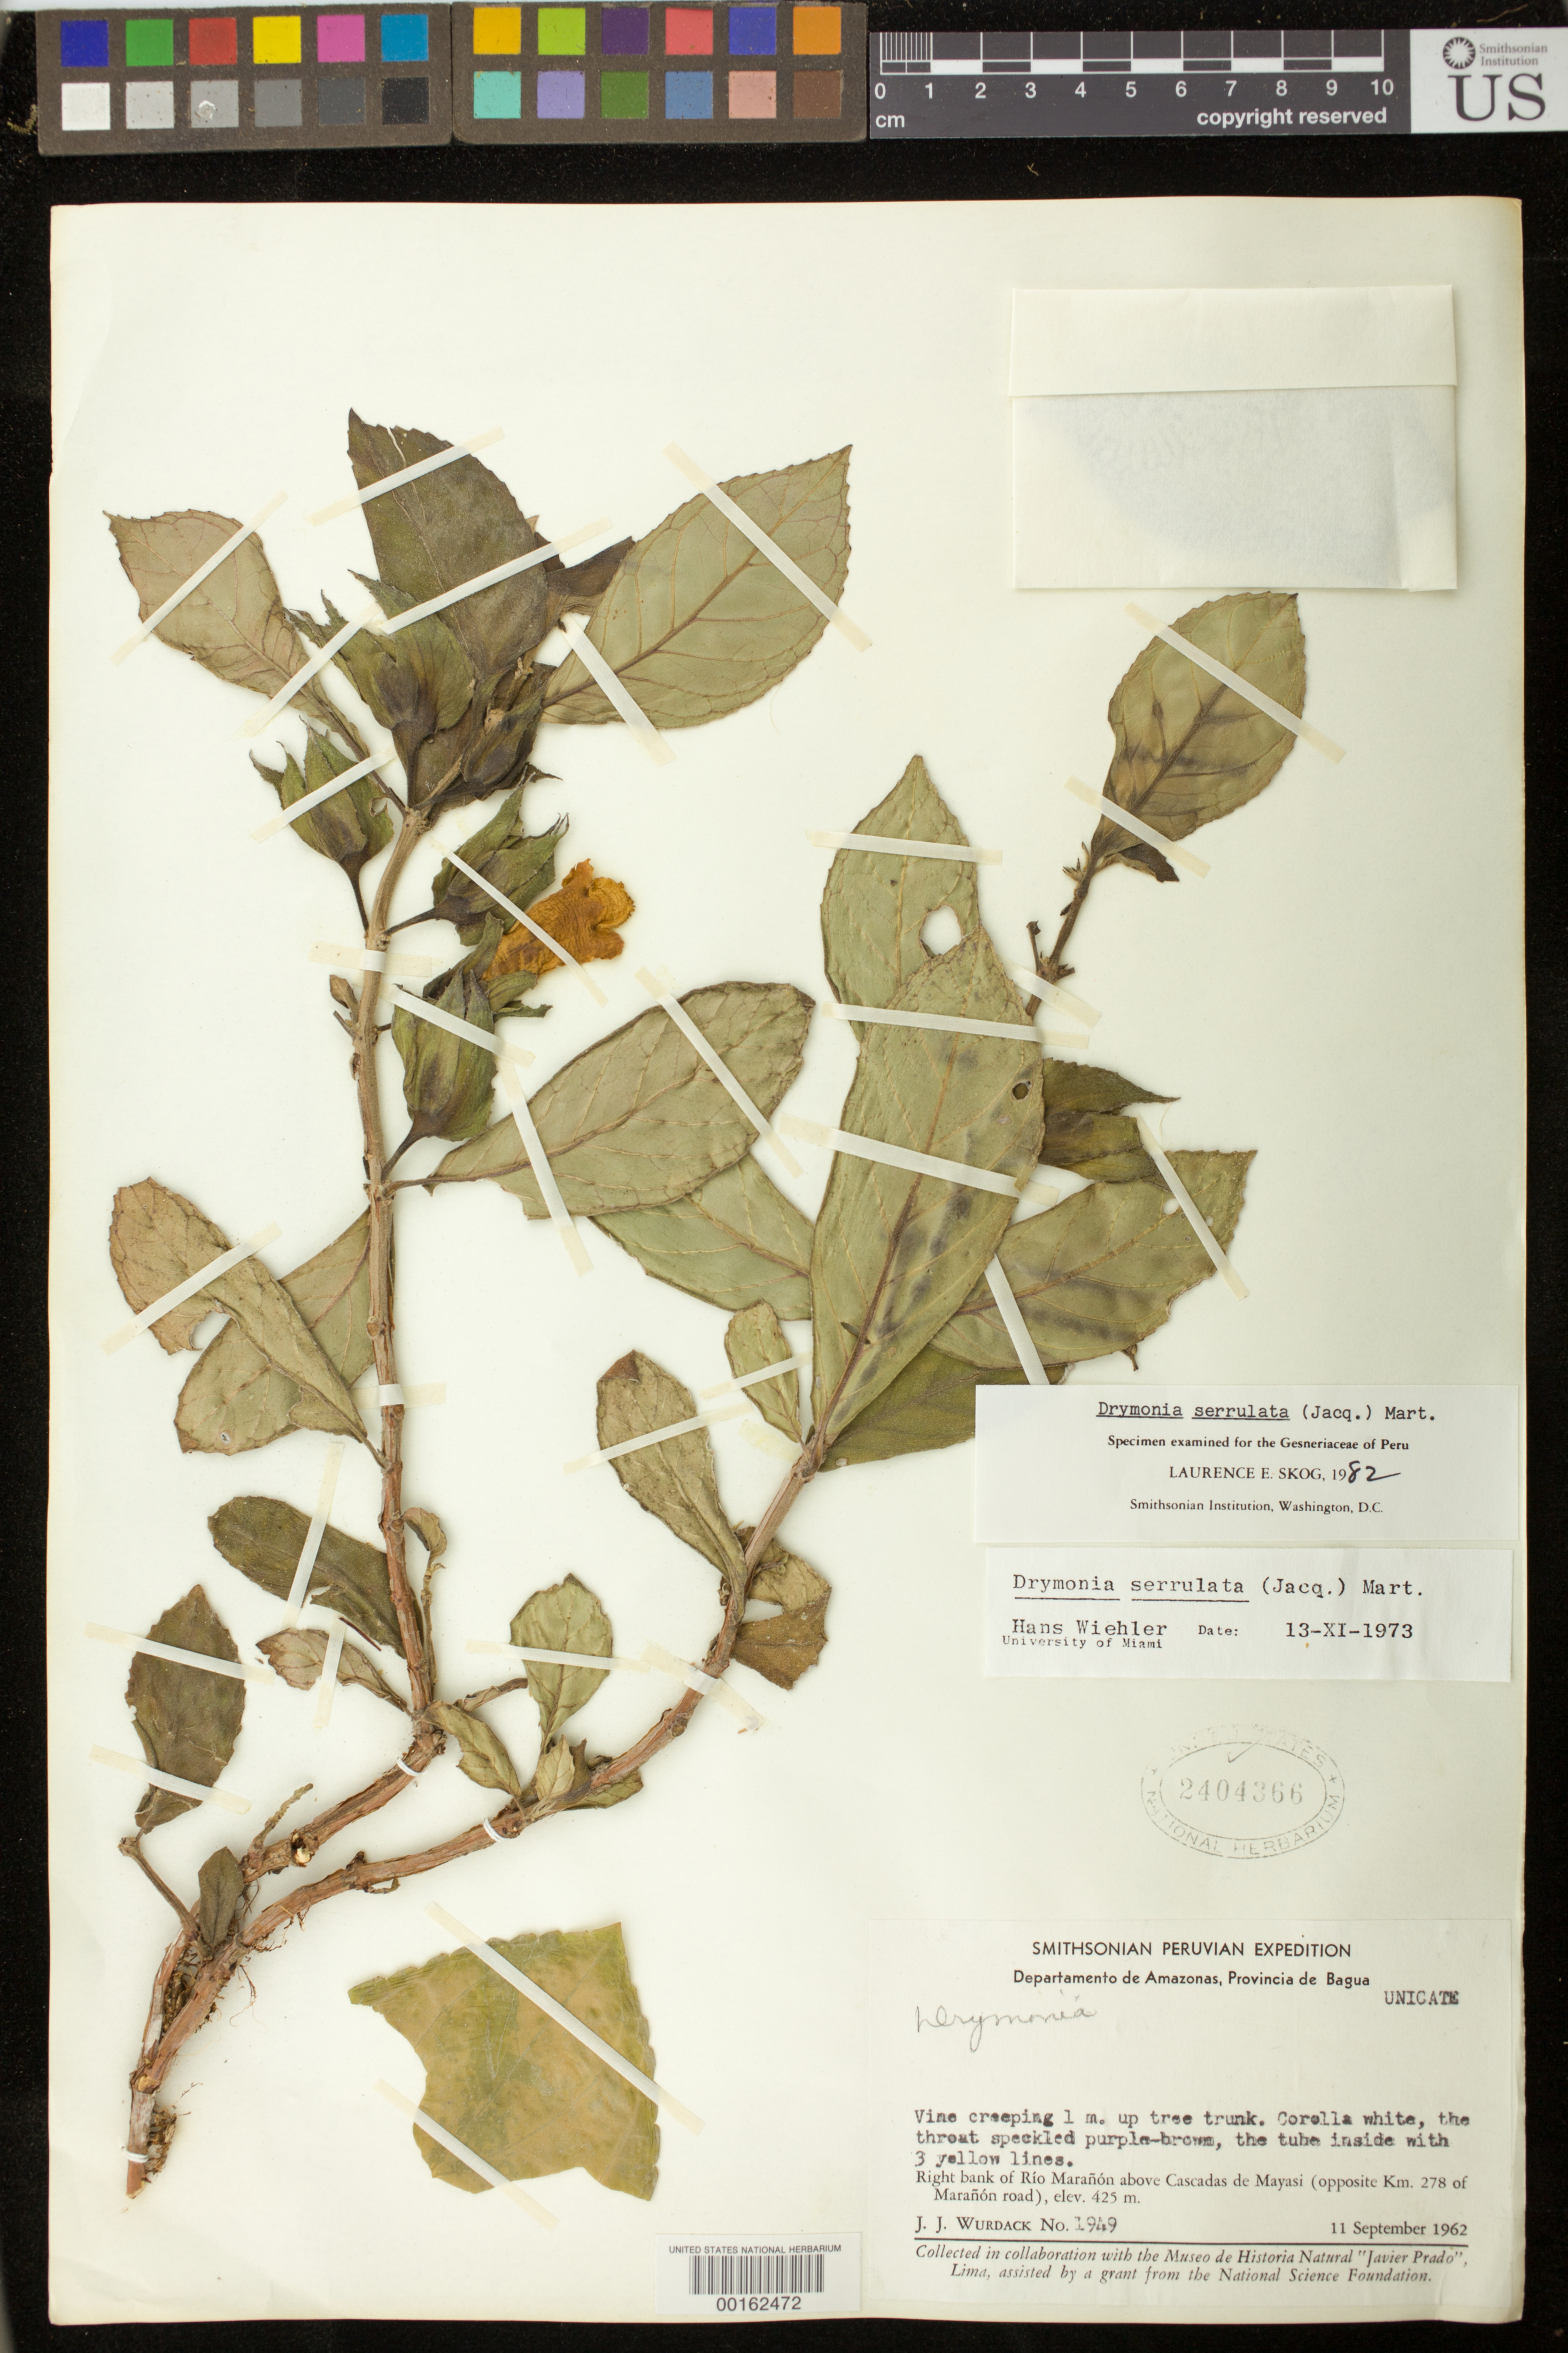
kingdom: Plantae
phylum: Tracheophyta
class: Magnoliopsida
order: Lamiales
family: Gesneriaceae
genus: Drymonia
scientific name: Drymonia serrulata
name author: (Jacq.) Mart.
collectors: J. J. Wurdack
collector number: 1949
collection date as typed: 11 Sep 1962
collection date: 1962-09-11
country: Peru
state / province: Amazonas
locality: Prov. Bagua; right bank of Rio Maranon above Cascadas de Mayasi (opposite km 278 of Maranon road)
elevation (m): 425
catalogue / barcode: US 2404366